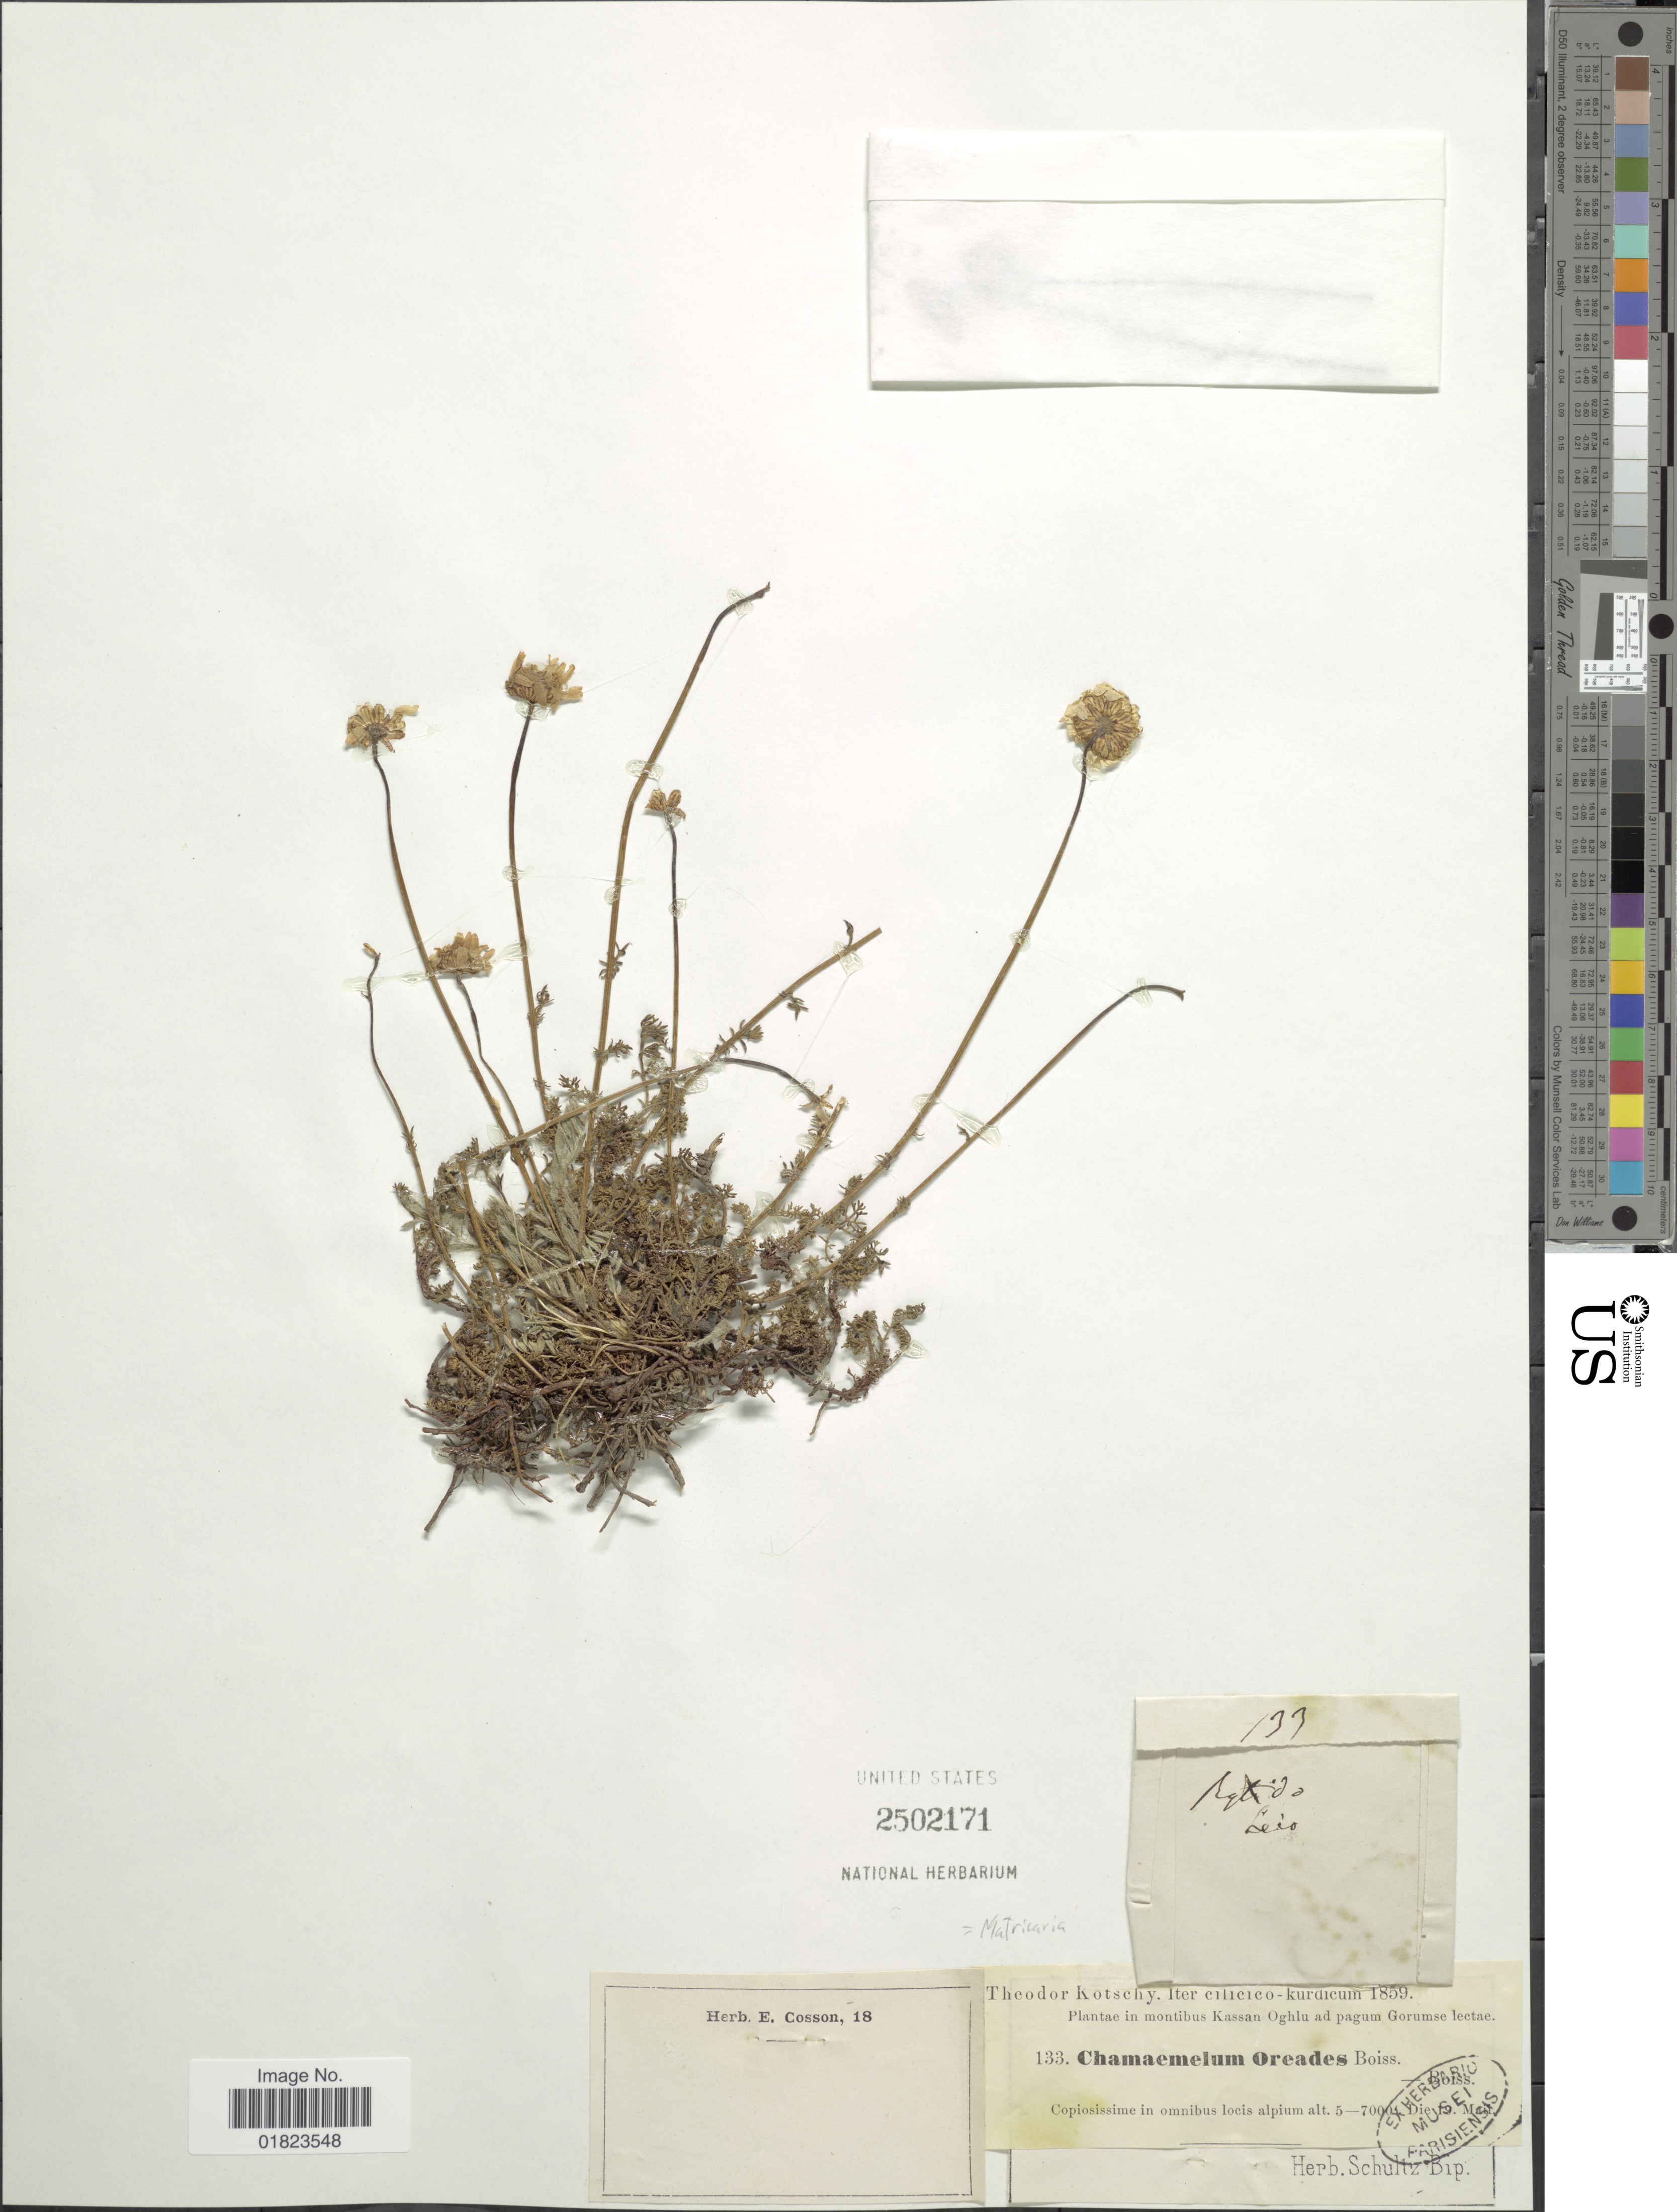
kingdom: Plantae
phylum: Tracheophyta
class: Magnoliopsida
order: Asterales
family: Asteraceae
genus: Tripleurospermum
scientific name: Tripleurospermum oreades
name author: (Boiss.) Rech. f.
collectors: K. G. Kotschy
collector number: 133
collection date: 1859-05-09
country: Turkey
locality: Cilicico-kurdicum, Copiosissime in omnibus locis alpium.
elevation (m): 1524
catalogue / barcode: US 2502171